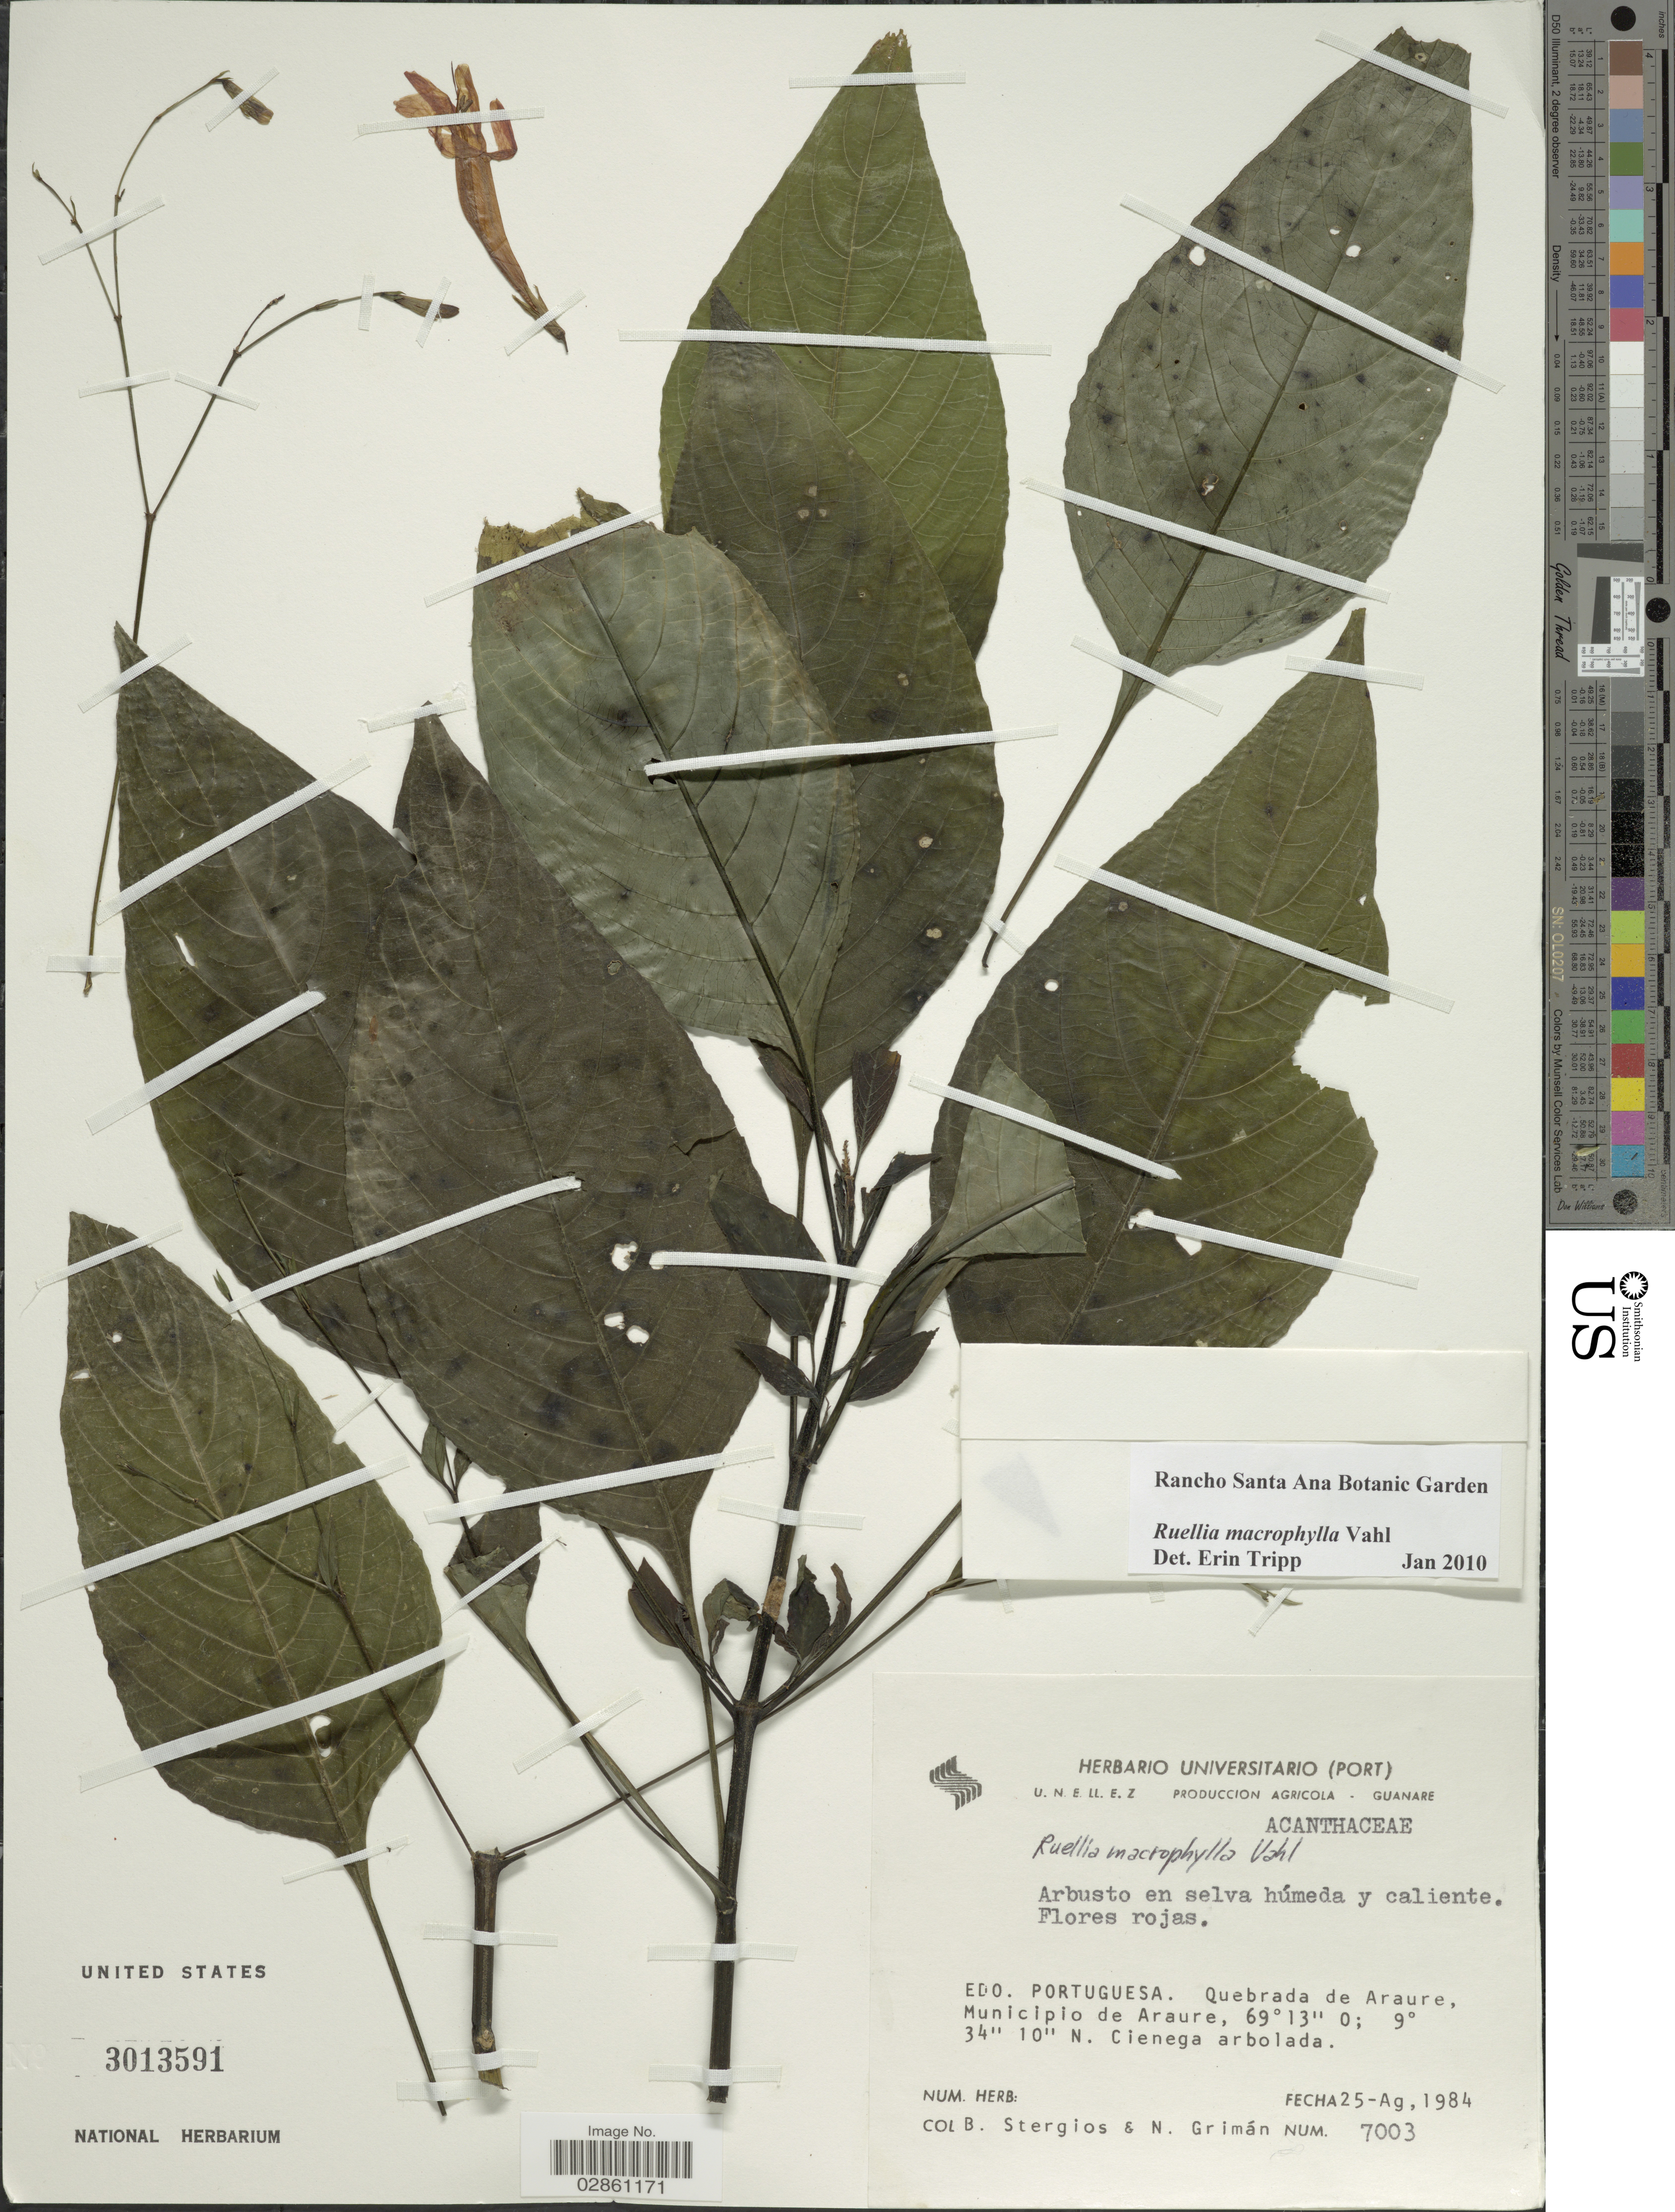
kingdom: Plantae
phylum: Tracheophyta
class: Magnoliopsida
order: Lamiales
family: Acanthaceae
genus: Ruellia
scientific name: Ruellia macrophylla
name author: Vahl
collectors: B. G. Stergios & N. Griman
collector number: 7003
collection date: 1984-08-25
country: Venezuela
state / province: Portuguesa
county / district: Araure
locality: Quebrada de Araure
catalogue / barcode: US 3013591